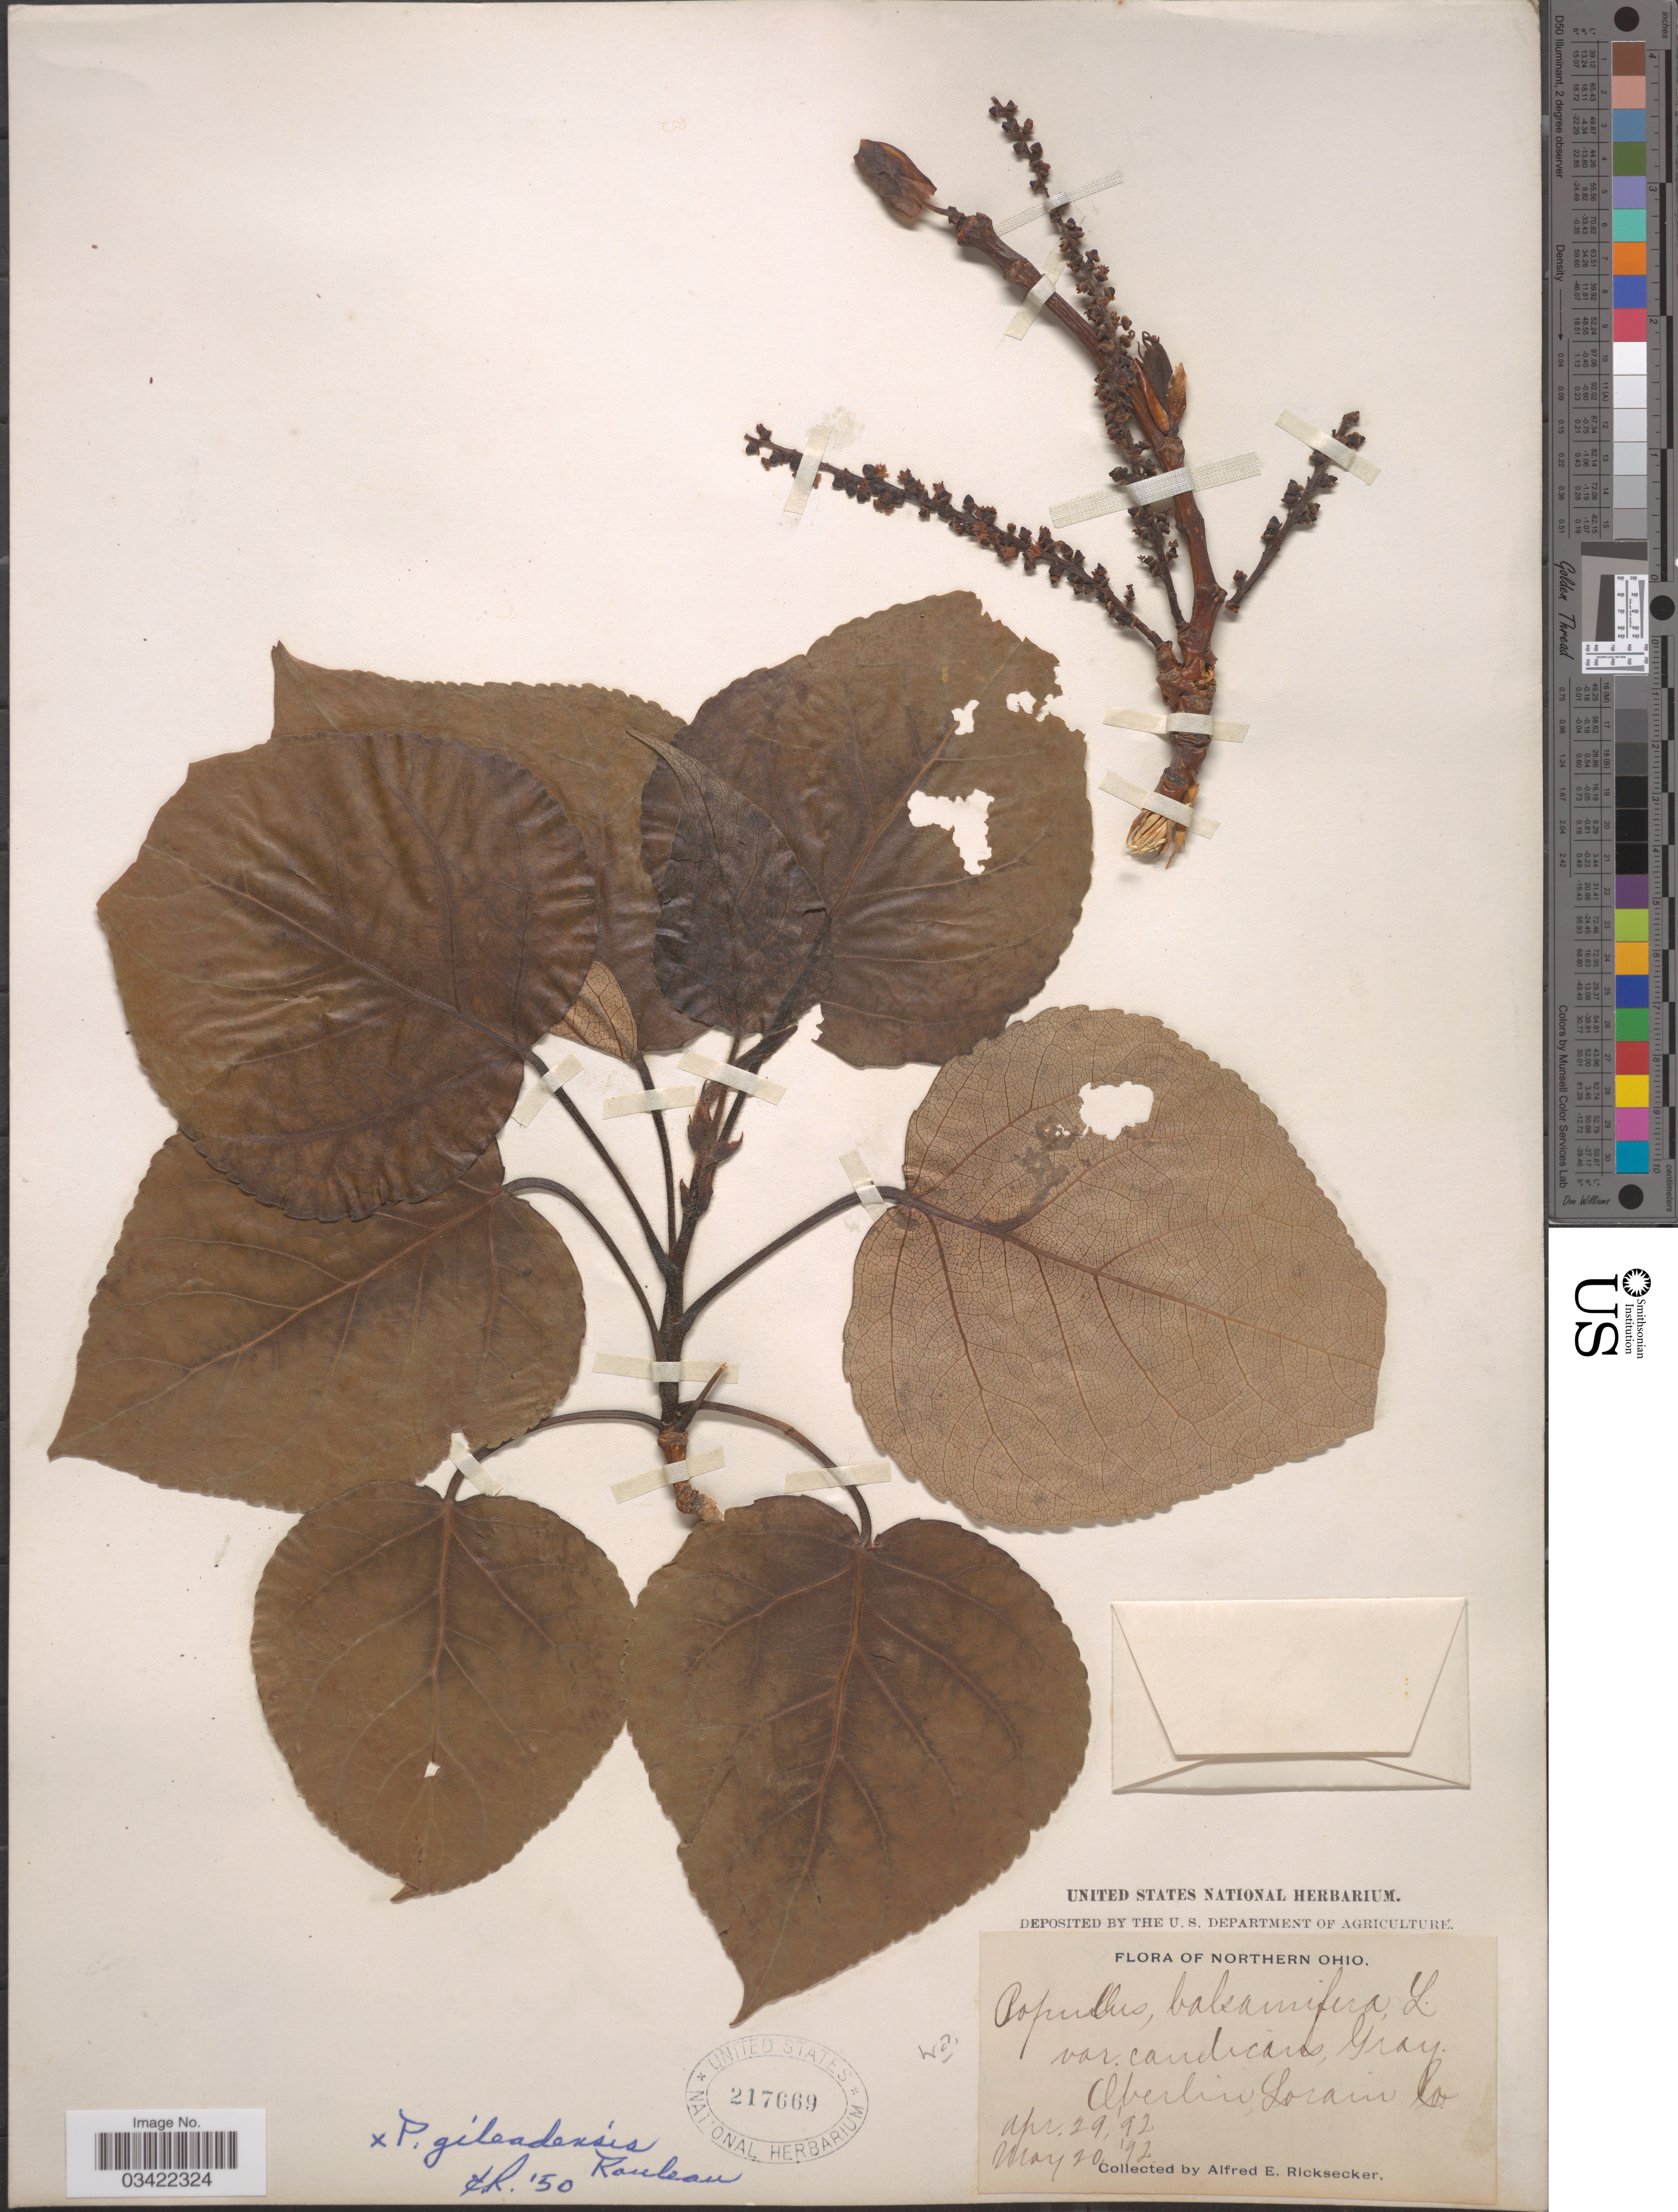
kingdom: Plantae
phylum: Tracheophyta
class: Magnoliopsida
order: Malpighiales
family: Salicaceae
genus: Populus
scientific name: Populus x jackii 'Balm of Gilead'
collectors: A. E. Ricksecker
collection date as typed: Transcribed d/m/y: 29/4/92 to 20/5/92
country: United States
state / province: Ohio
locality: Northern Ohio. Oberlin, Lorain Co.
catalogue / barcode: US 217669